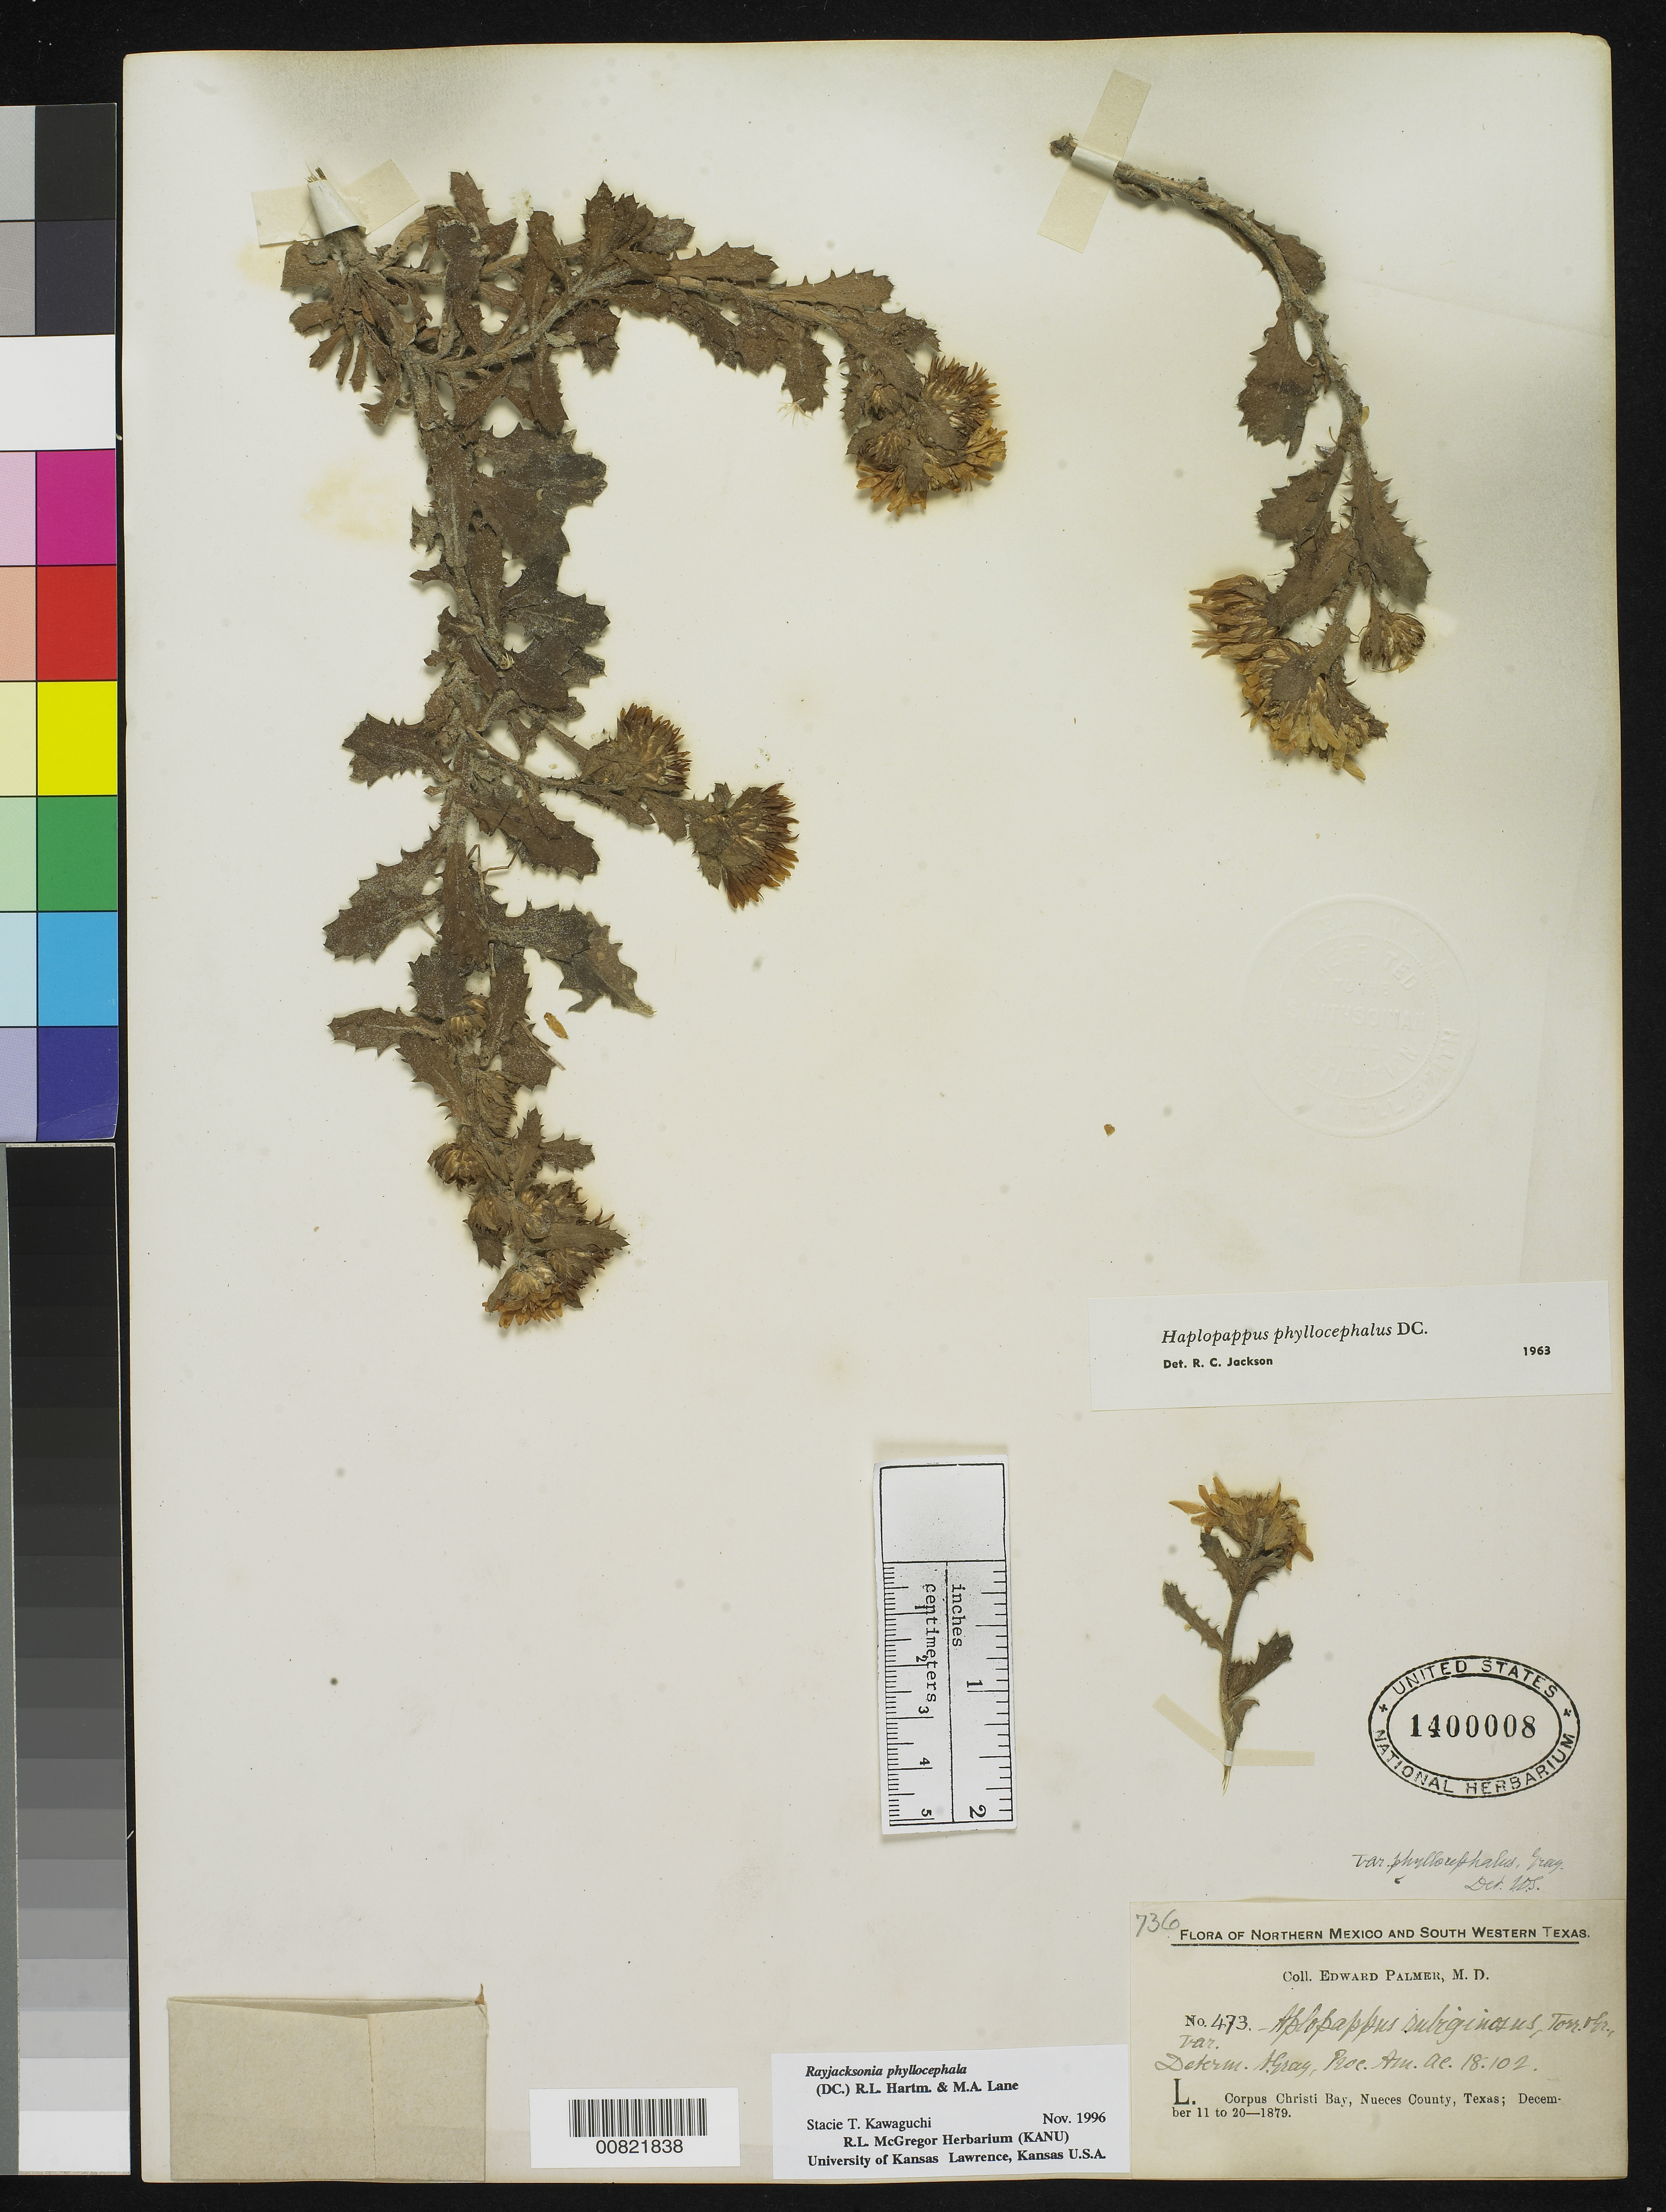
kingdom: Plantae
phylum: Tracheophyta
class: Magnoliopsida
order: Asterales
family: Asteraceae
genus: Rayjacksonia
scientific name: Rayjacksonia phyllocephala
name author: (DC.) R.L. Hartm. & M.A. Lane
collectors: E. Palmer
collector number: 473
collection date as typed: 11 Dec 1879 to 20 Dec 1879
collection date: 1879-12-11/1879-12-20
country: United States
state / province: Texas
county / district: Nueces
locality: L. Corpus Christi Bay, Nueces County, Texas.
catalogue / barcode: US 1400008